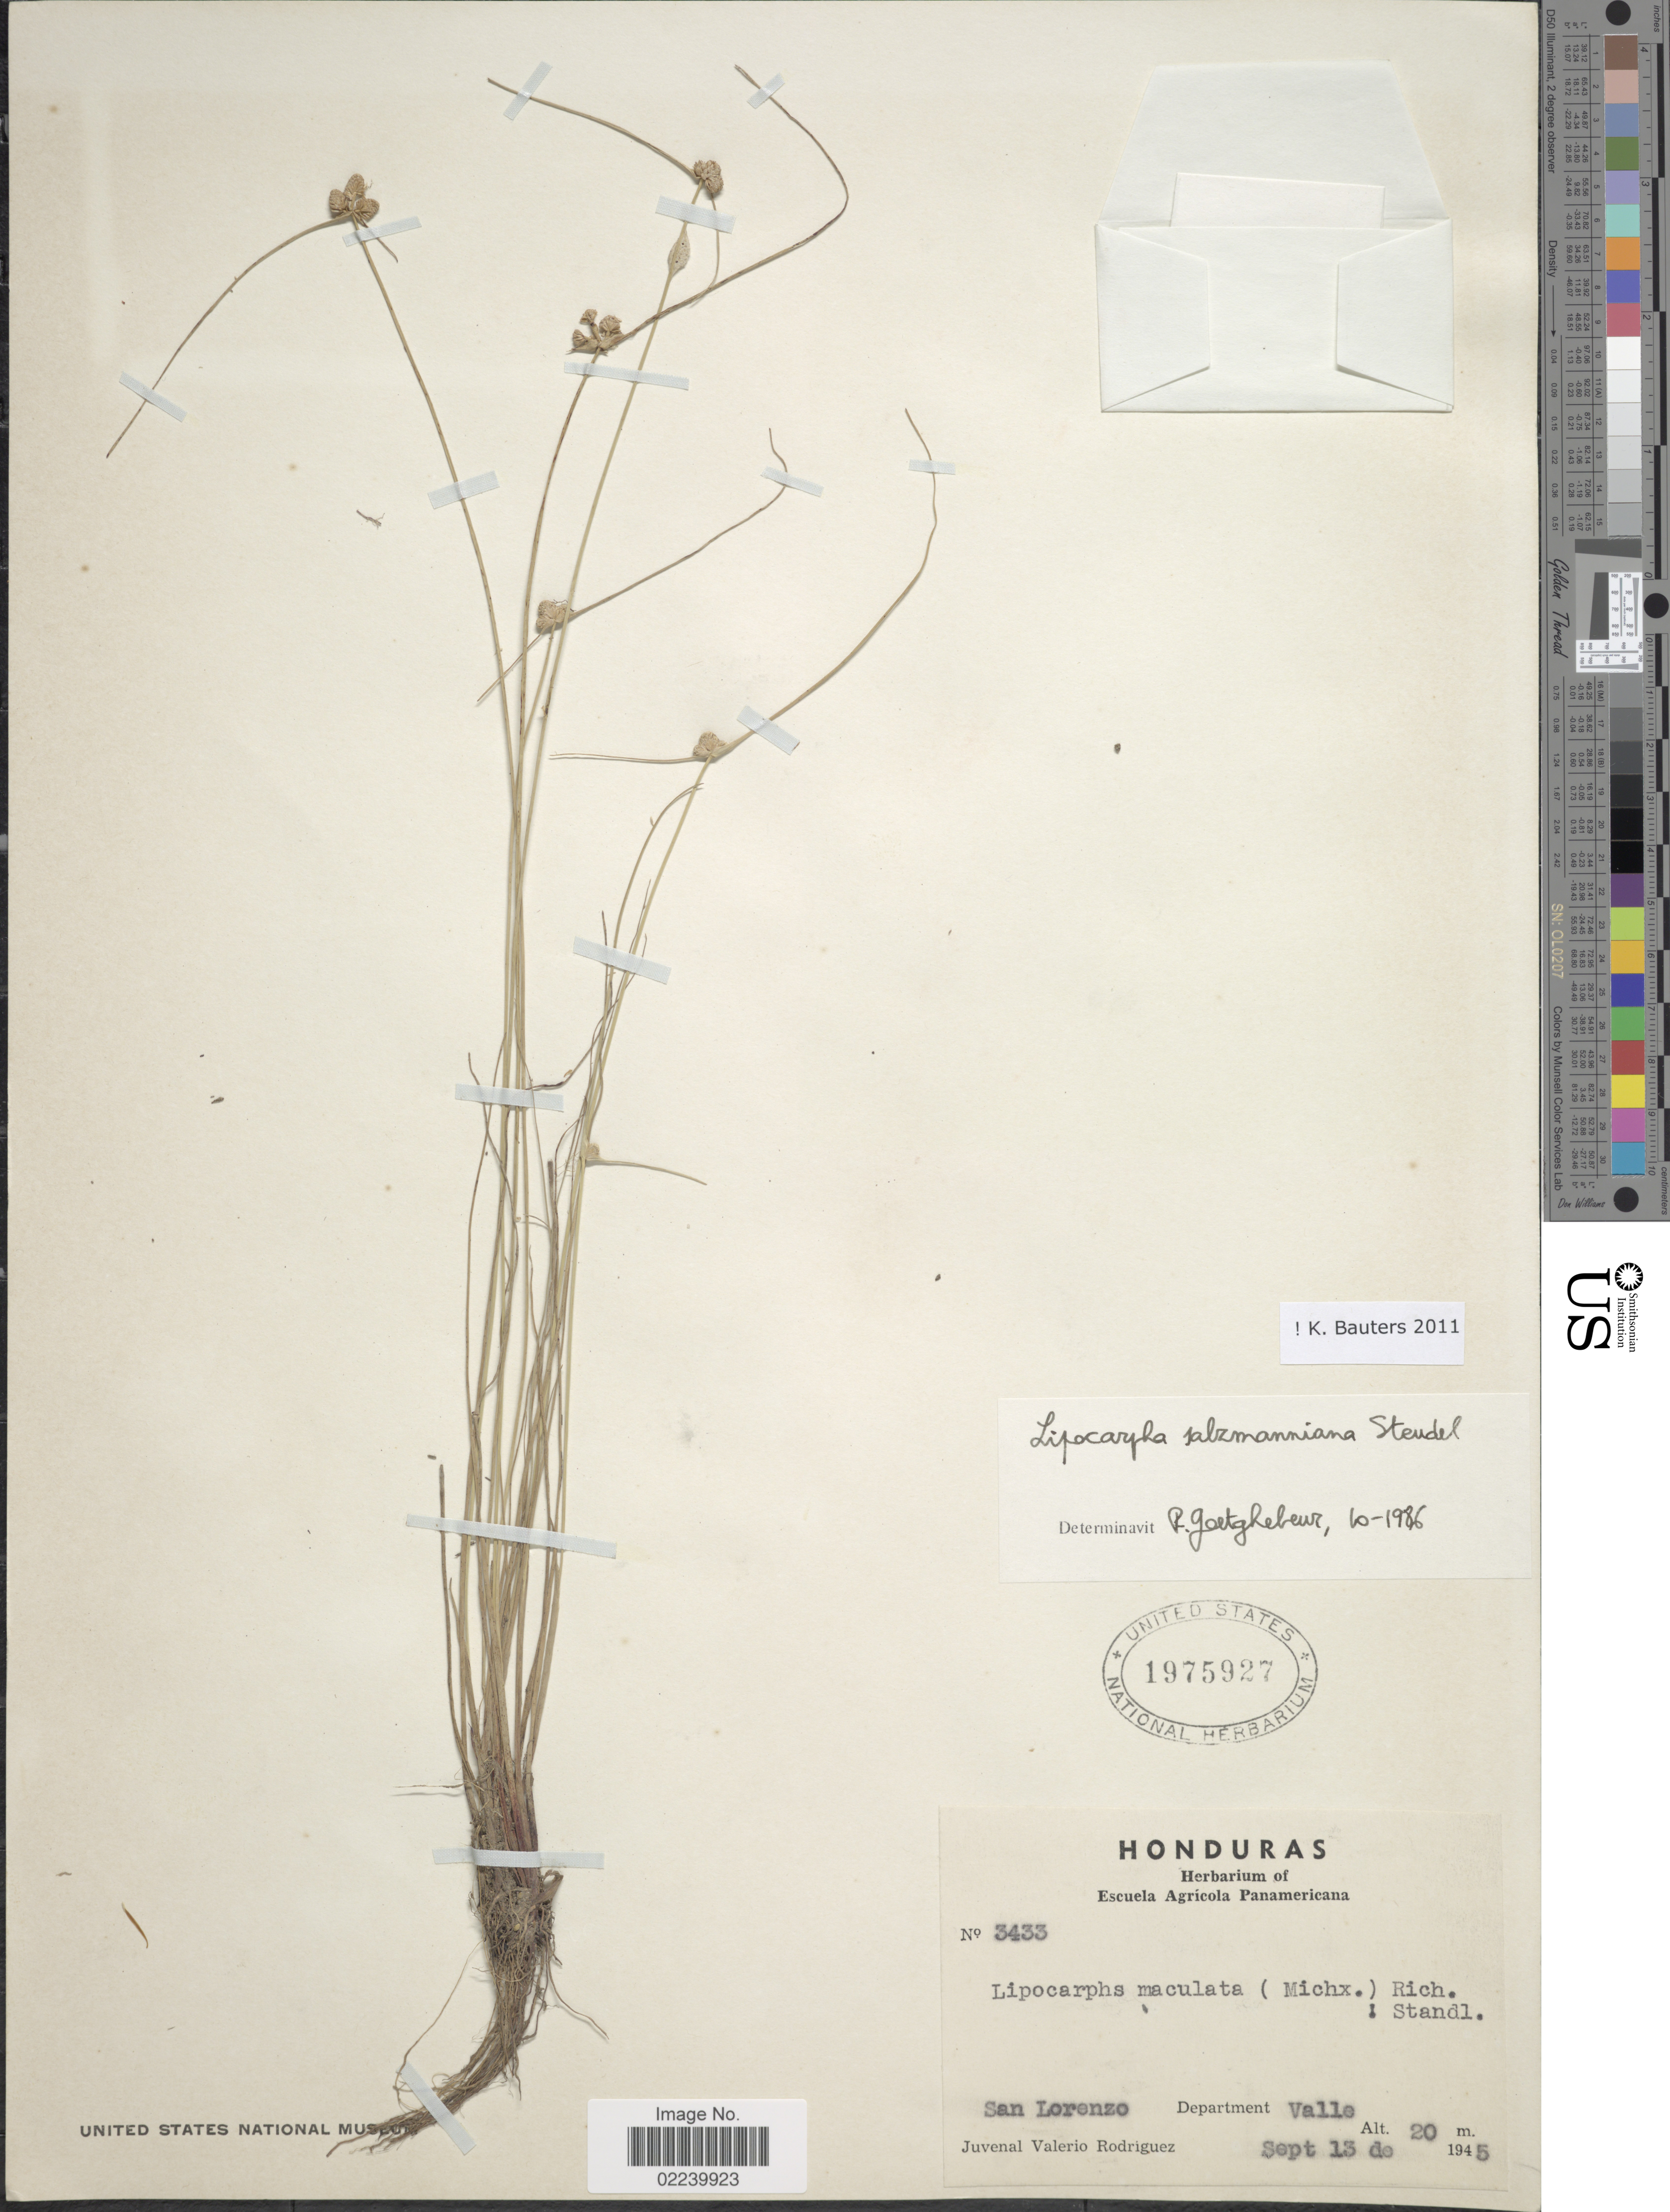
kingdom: Plantae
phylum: Tracheophyta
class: Liliopsida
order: Poales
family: Cyperaceae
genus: Cyperus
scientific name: Cyperus salzmannianus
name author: (Steud.) Bauters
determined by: Strong, M. T., (US), Smithsonian Institution - National Museum of Natural History (UNITED STATES)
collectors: J. Rodriguez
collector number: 3433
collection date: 1945-09-13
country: Honduras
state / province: Valle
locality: San Lorenzo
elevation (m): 20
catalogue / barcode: US 1975927